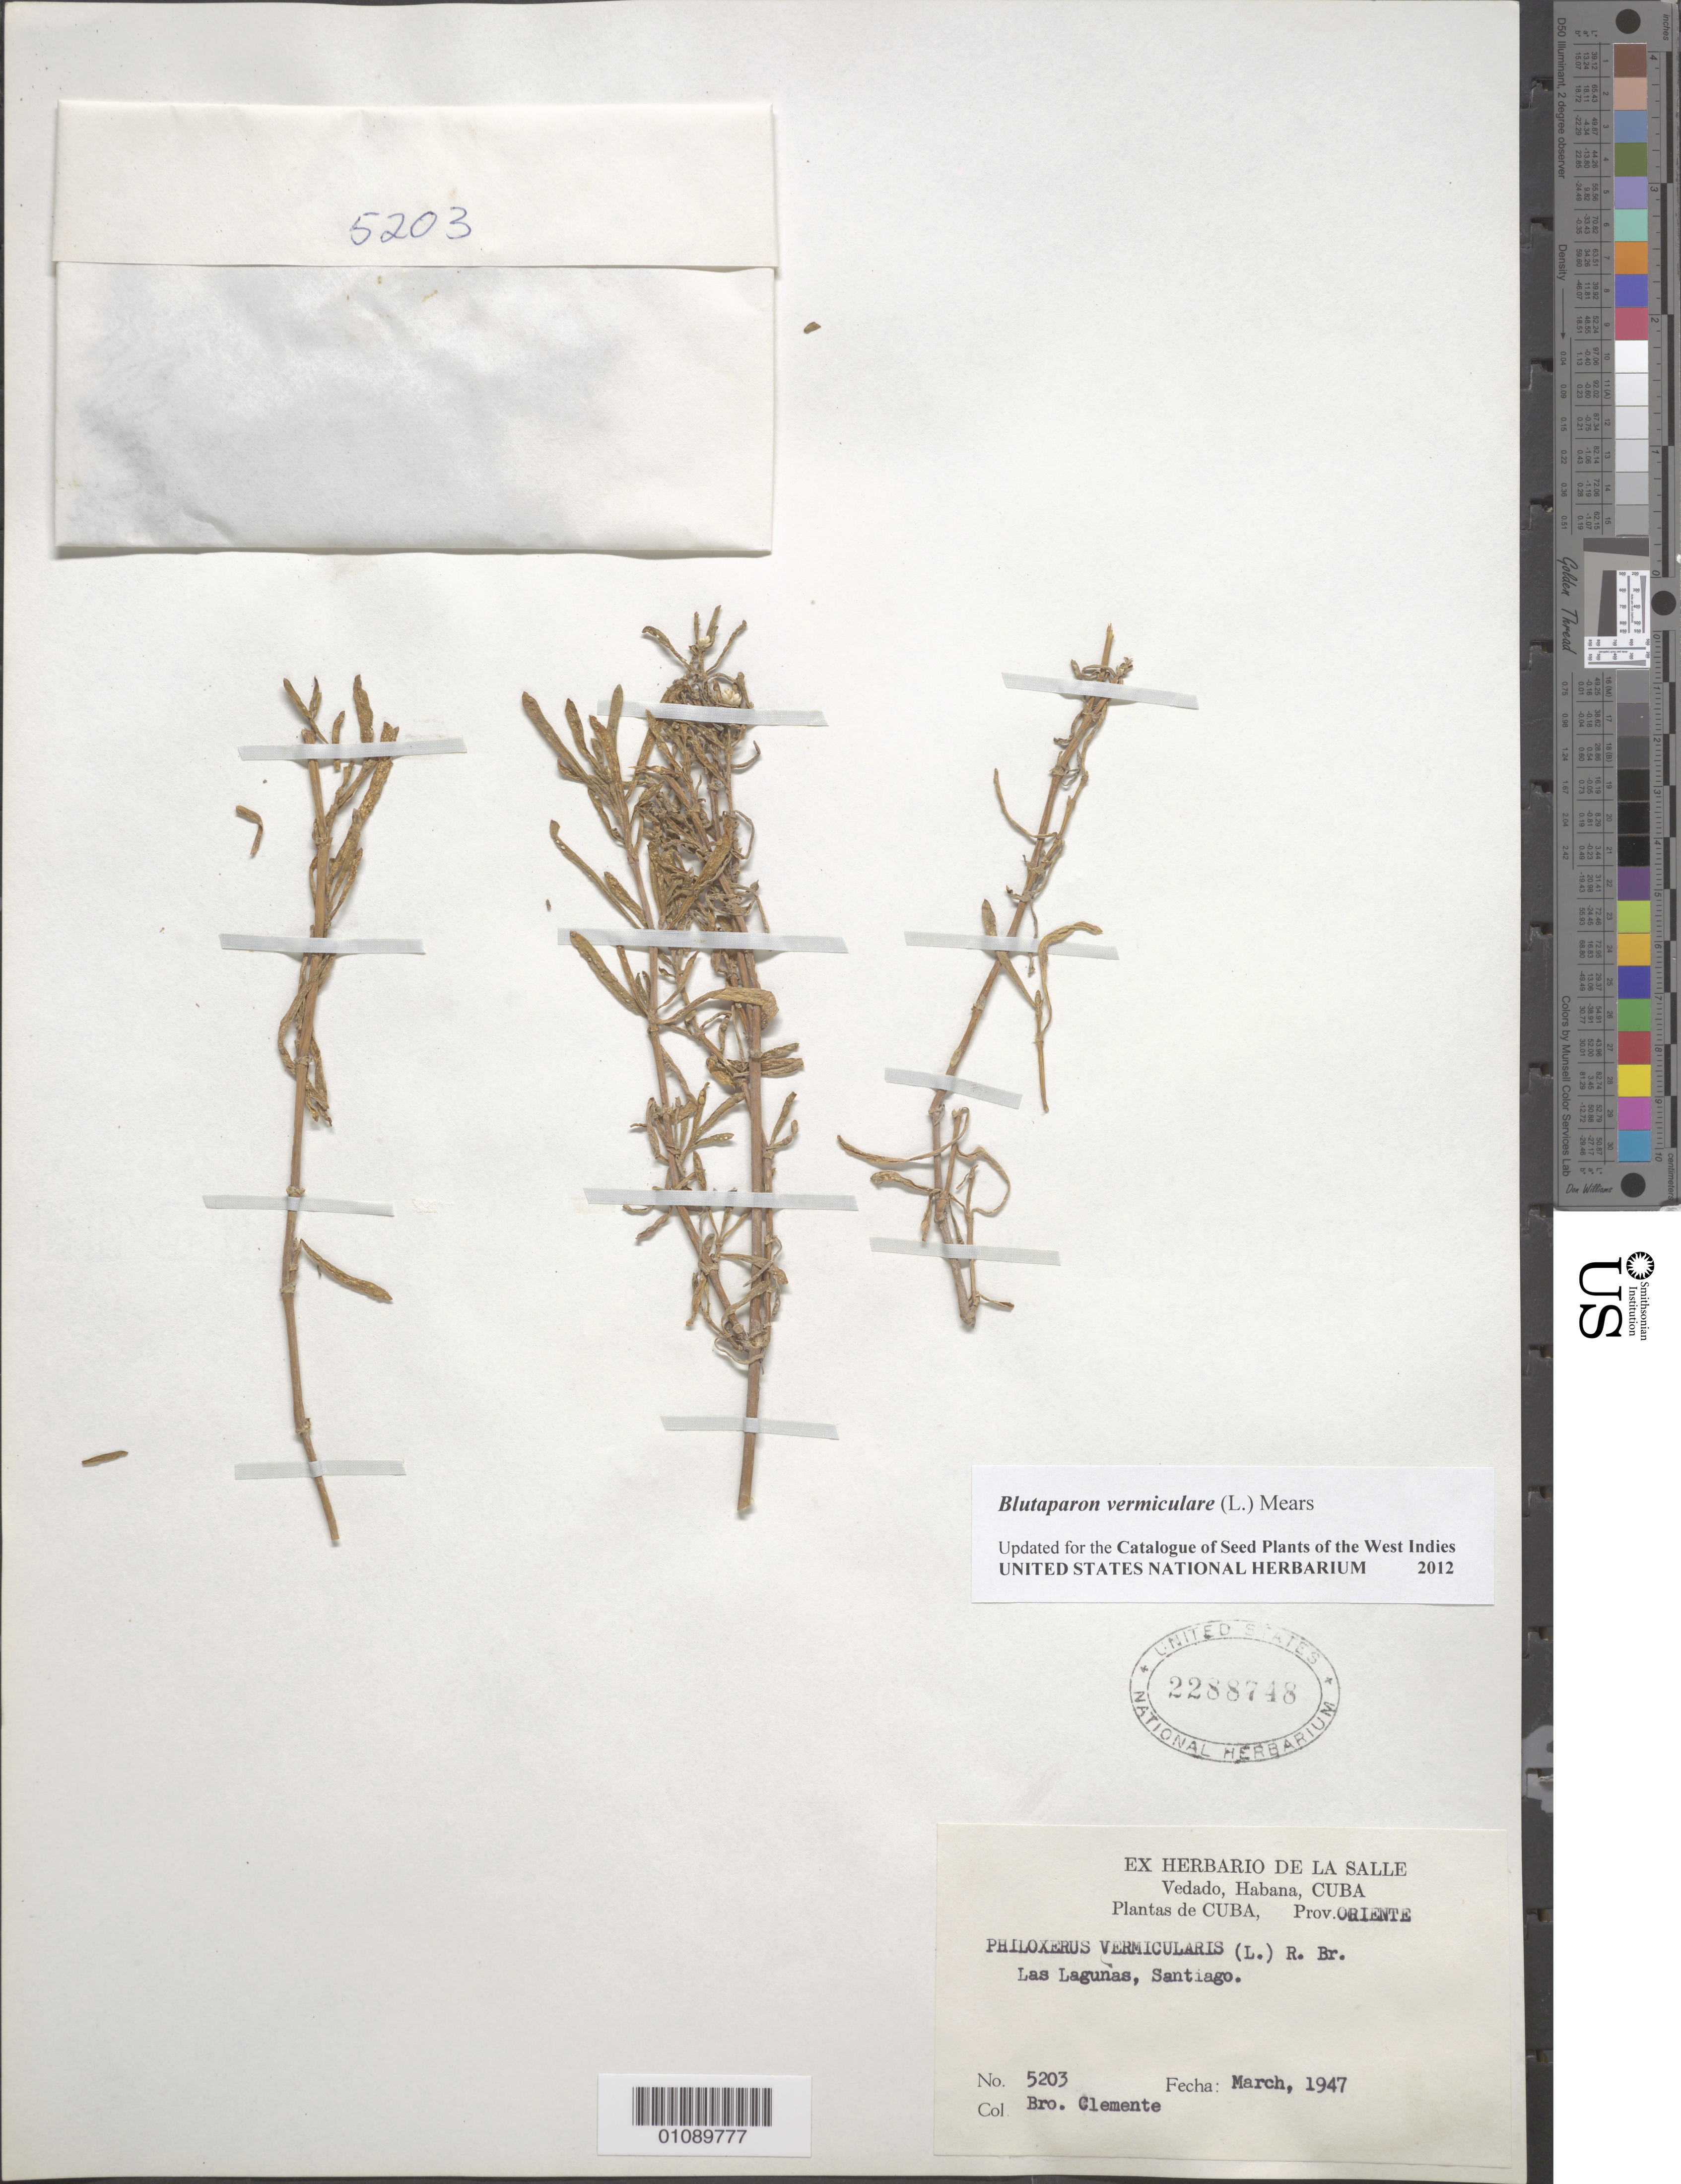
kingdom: Plantae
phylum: Tracheophyta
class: Magnoliopsida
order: Caryophyllales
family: Amaranthaceae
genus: Gomphrena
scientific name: Gomphrena vermicularis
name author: L.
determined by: Strong, Mark T., (BOT), Smithsonian Institution - National Museum of Natural History (UNITED STATES)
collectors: Bro. Clemente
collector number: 5203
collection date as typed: Mar 1947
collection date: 1947-03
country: Cuba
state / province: Santiago de Cuba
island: Cuba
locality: Oriente, Santiago, Las Lagunas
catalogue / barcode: US 2288748